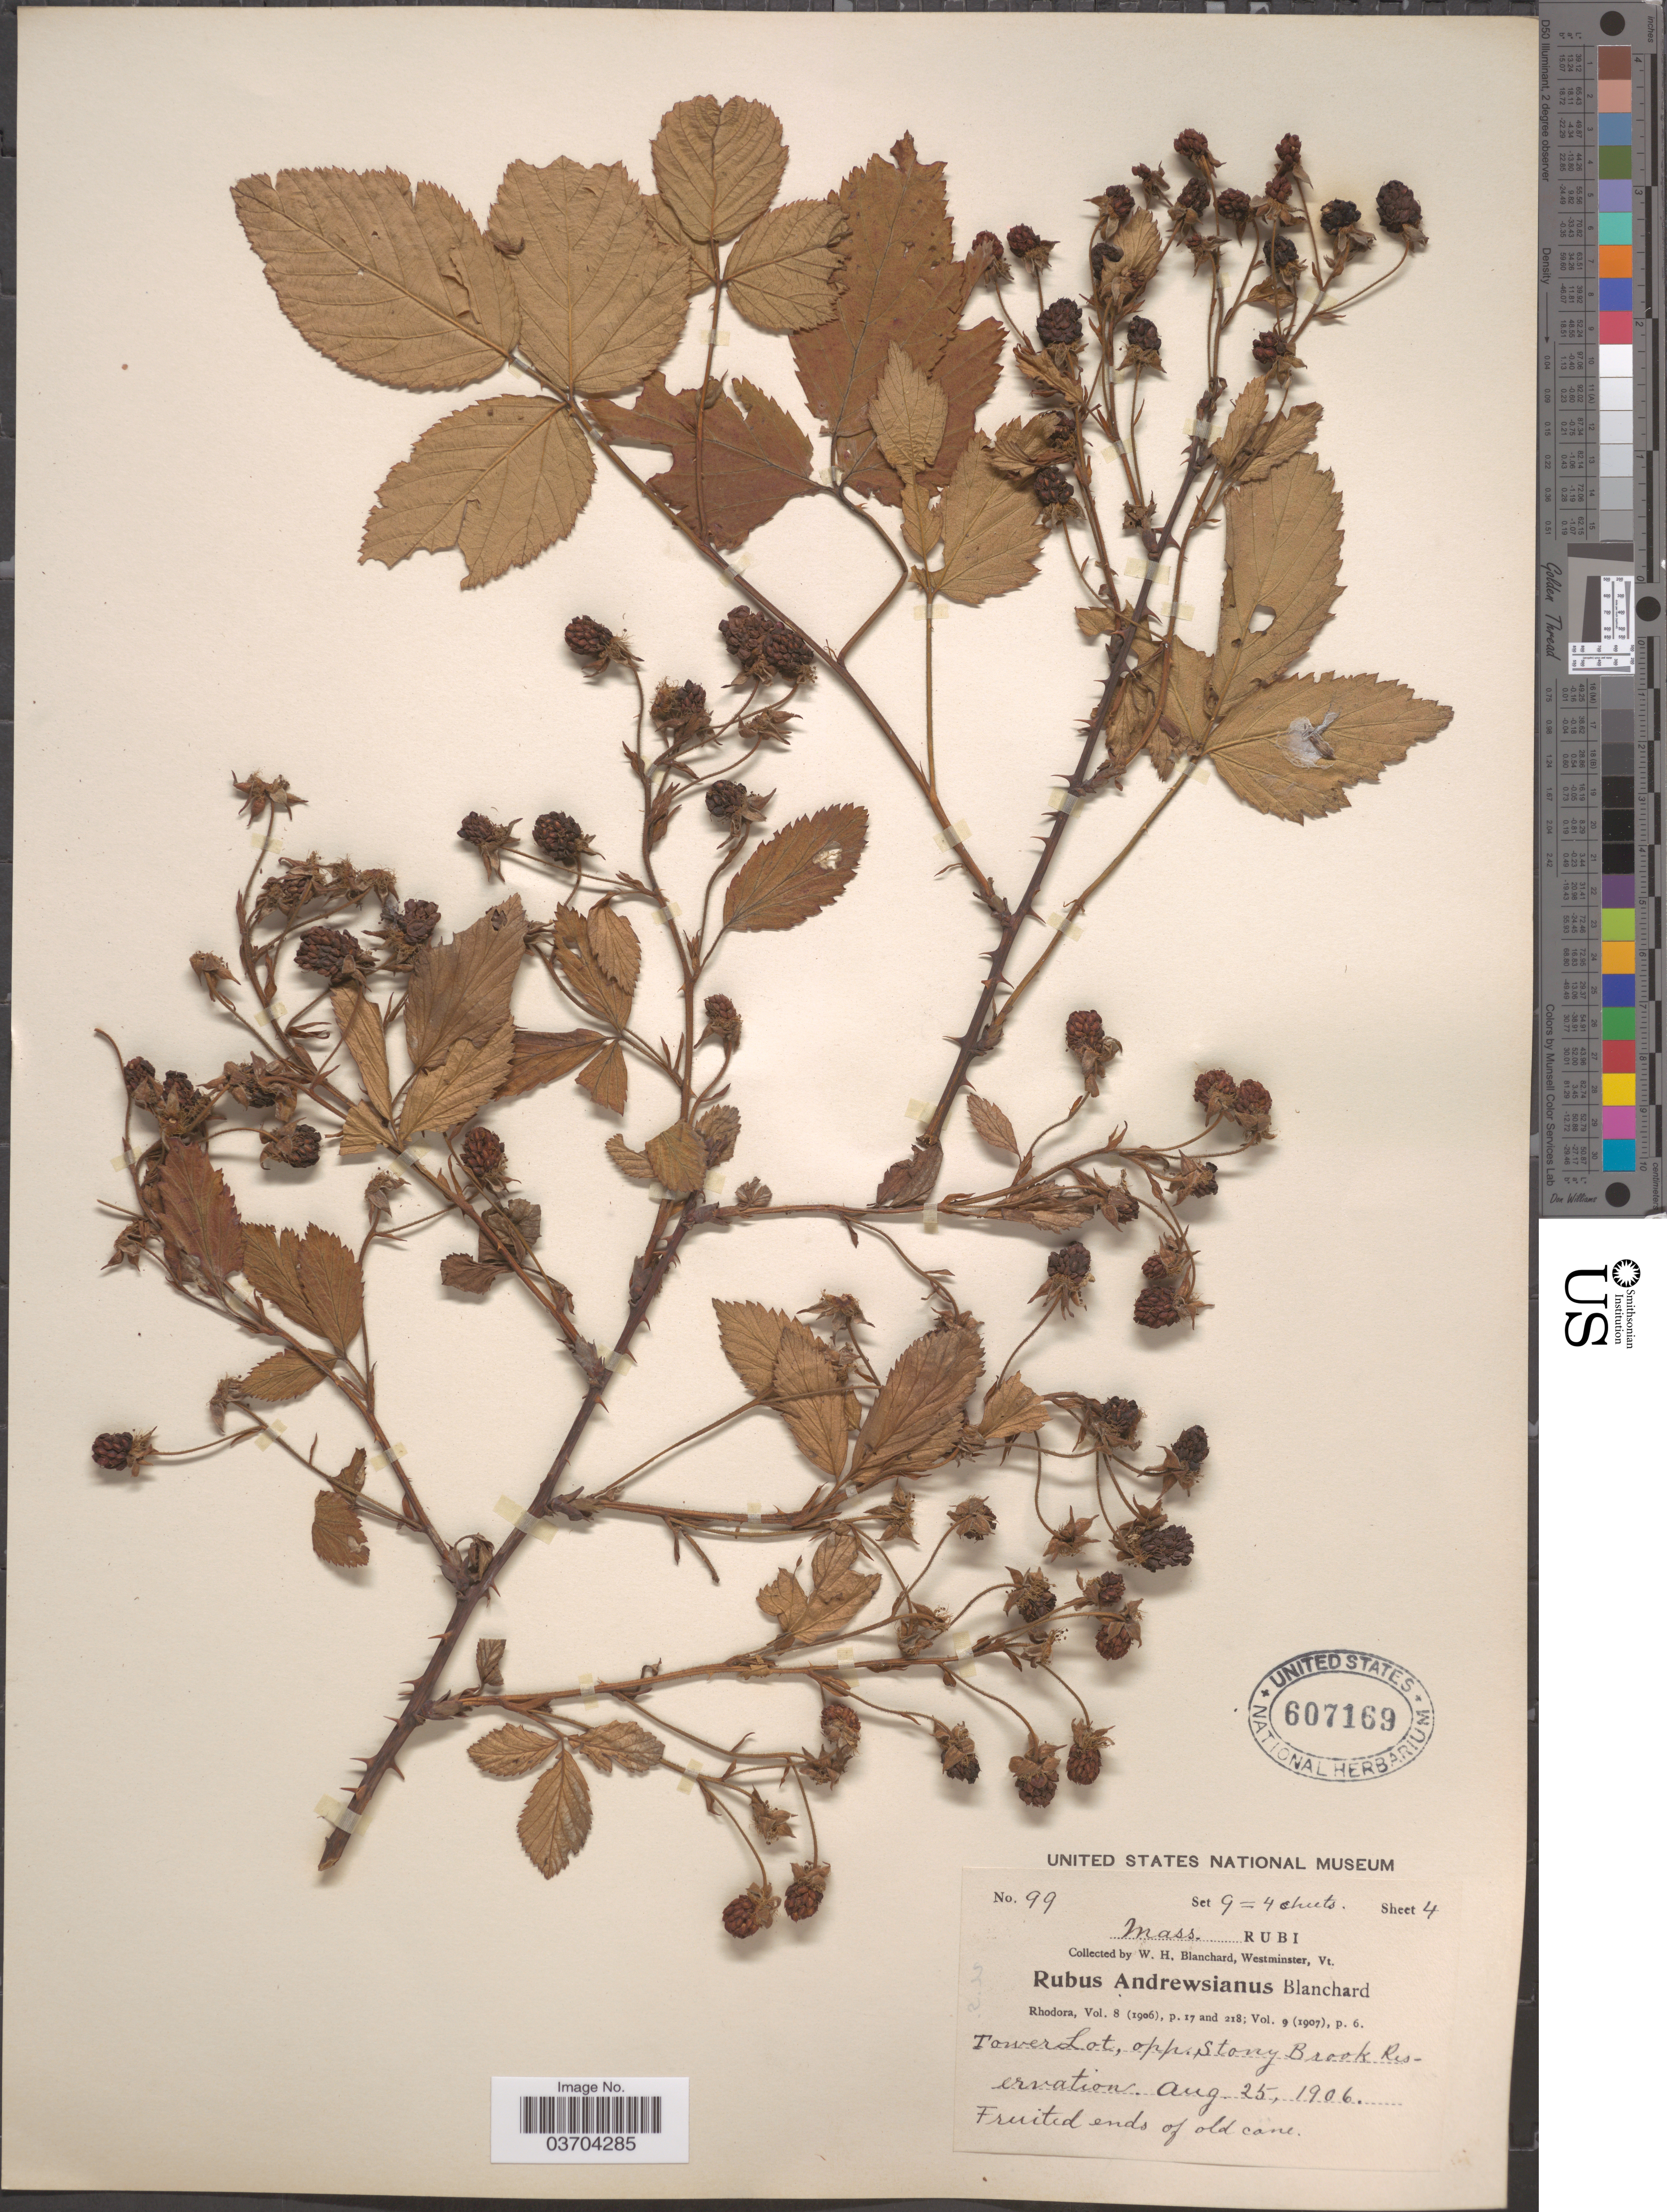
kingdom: Plantae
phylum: Tracheophyta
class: Magnoliopsida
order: Rosales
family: Rosaceae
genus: Rubus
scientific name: Rubus argutus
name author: Link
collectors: W. H. Blanchard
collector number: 99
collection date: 1906-08-25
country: United States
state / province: Massachusetts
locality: Tower Lot, opp. Stony Brook Reservation.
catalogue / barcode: US 607169